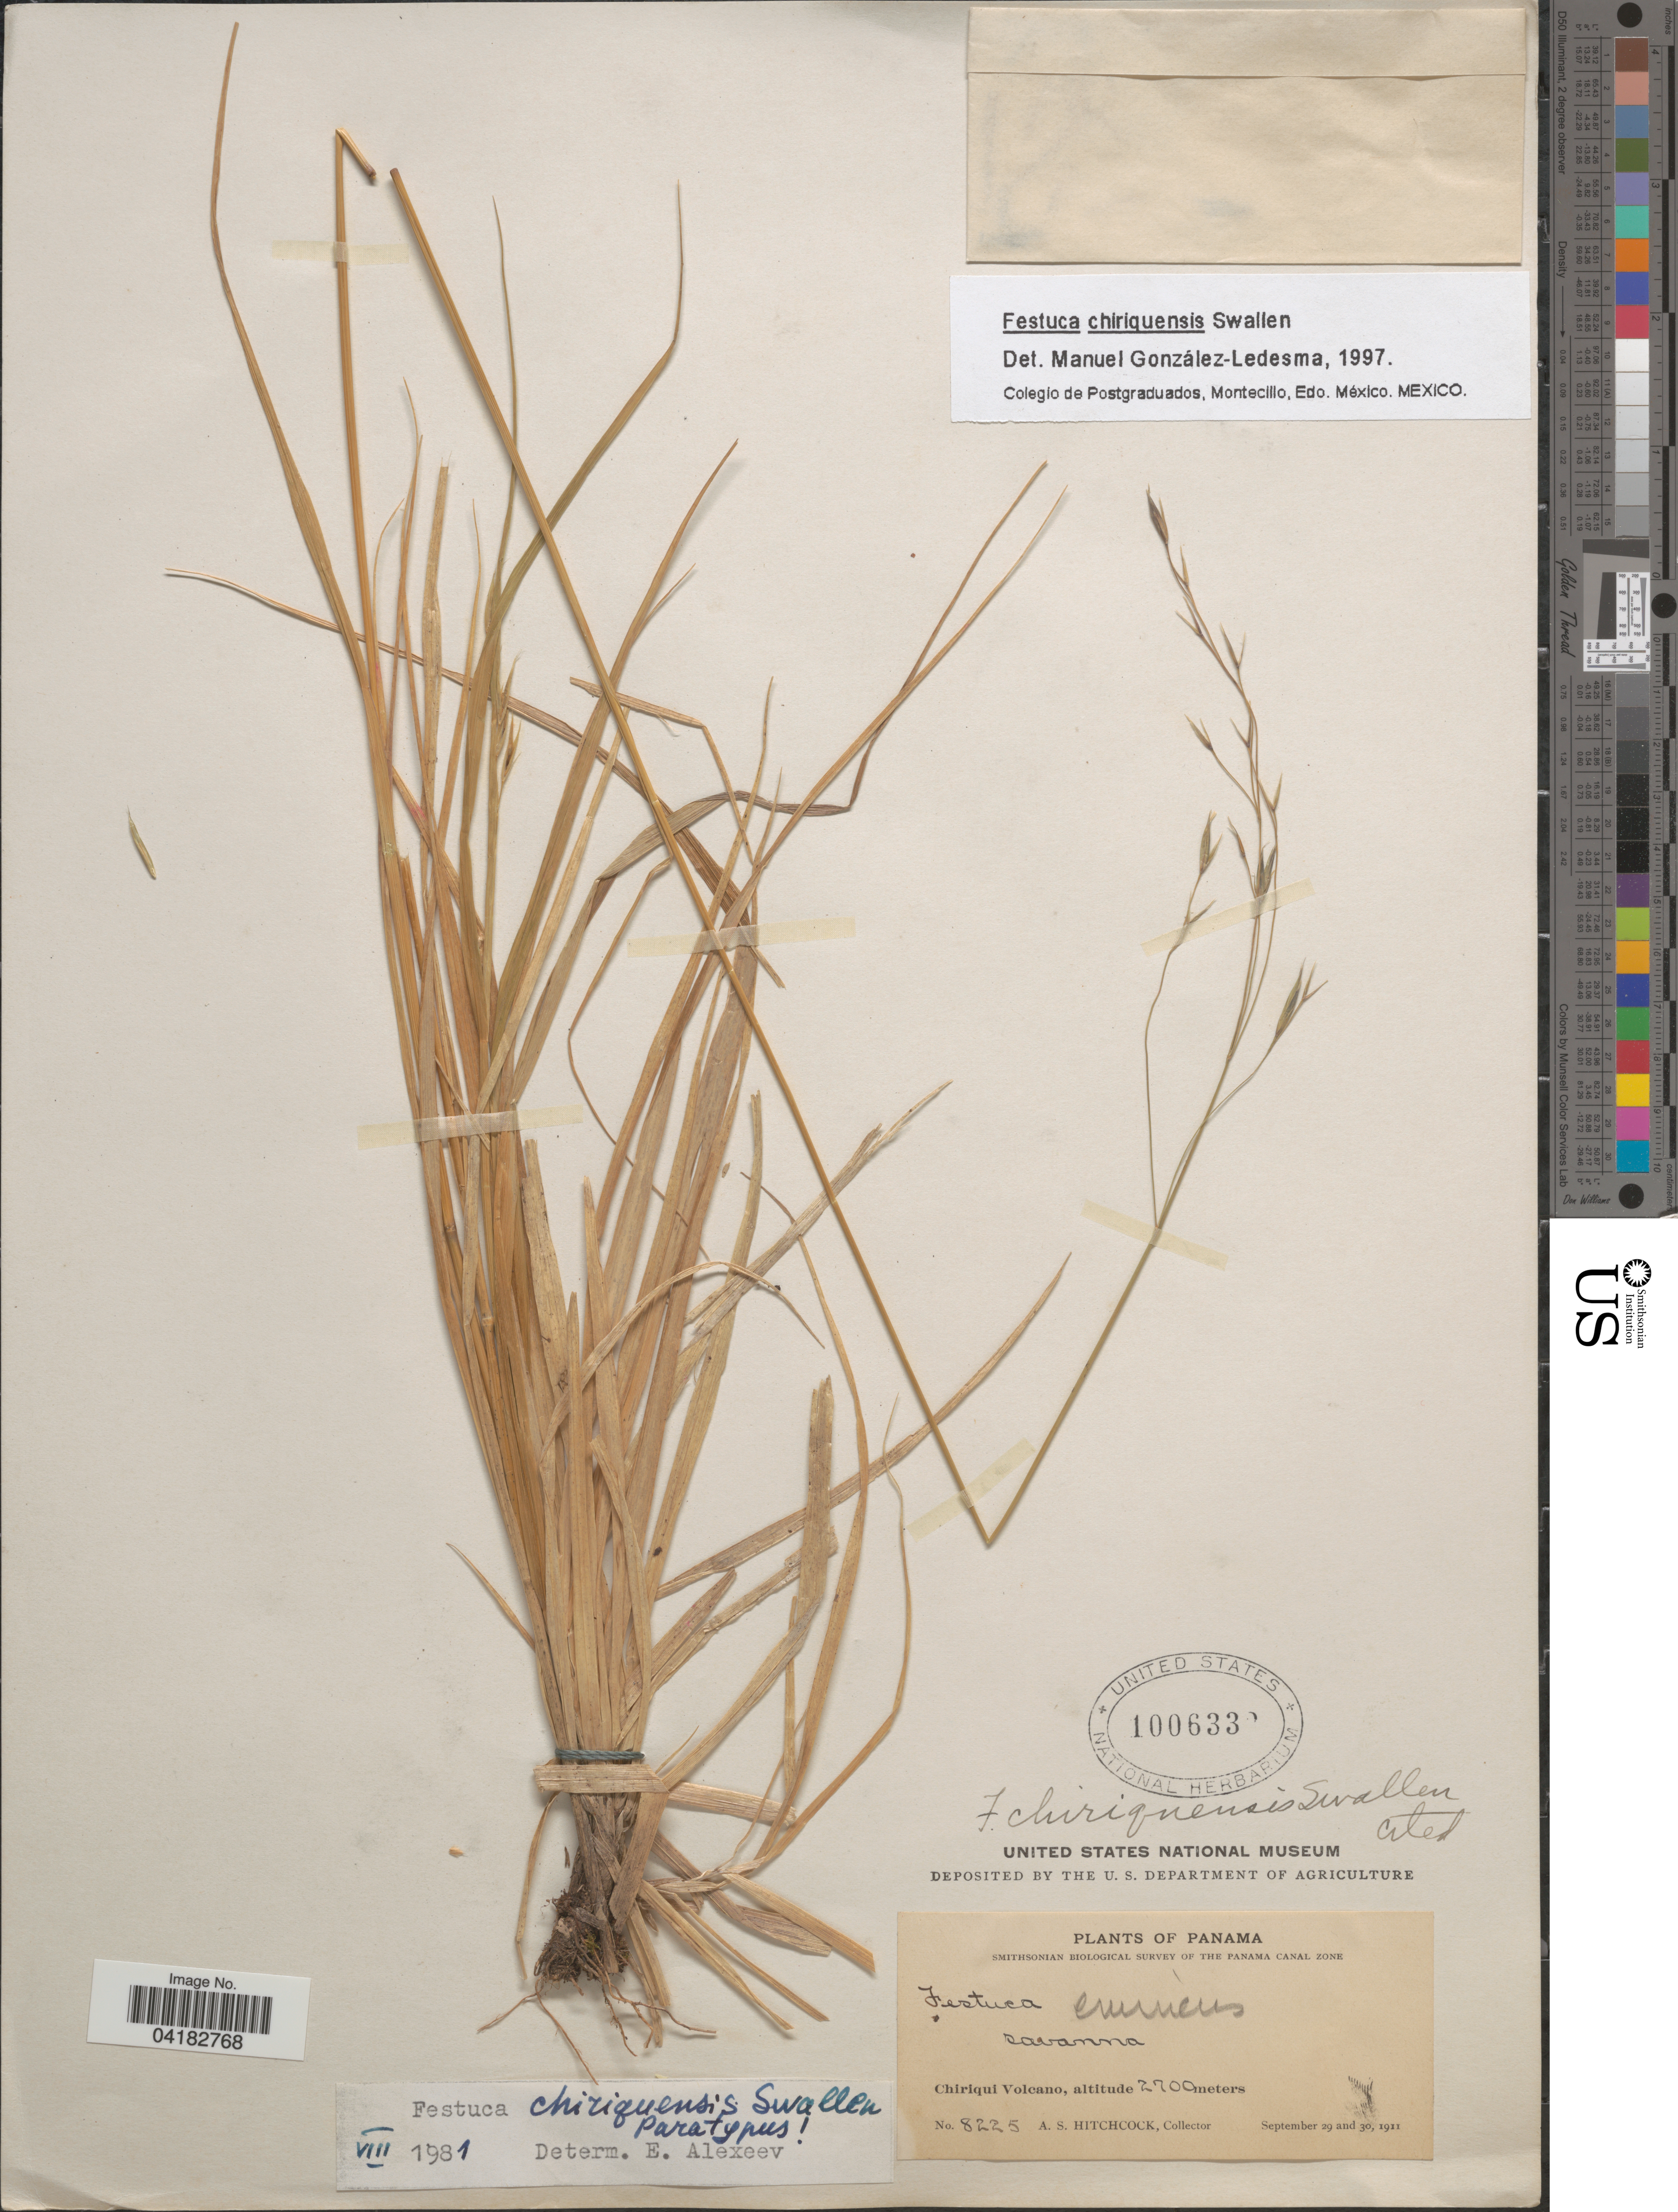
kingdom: Plantae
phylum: Tracheophyta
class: Liliopsida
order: Poales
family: Poaceae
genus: Festuca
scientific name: Festuca chiriquensis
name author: Swallen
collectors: A. S. Hitchcock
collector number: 8225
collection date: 1911-09-29/1911-09-30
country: Panama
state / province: Chiriqui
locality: Smithsonian Biological Survey of The Panama Canal Zone. Chiriqui Volcano.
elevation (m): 2700